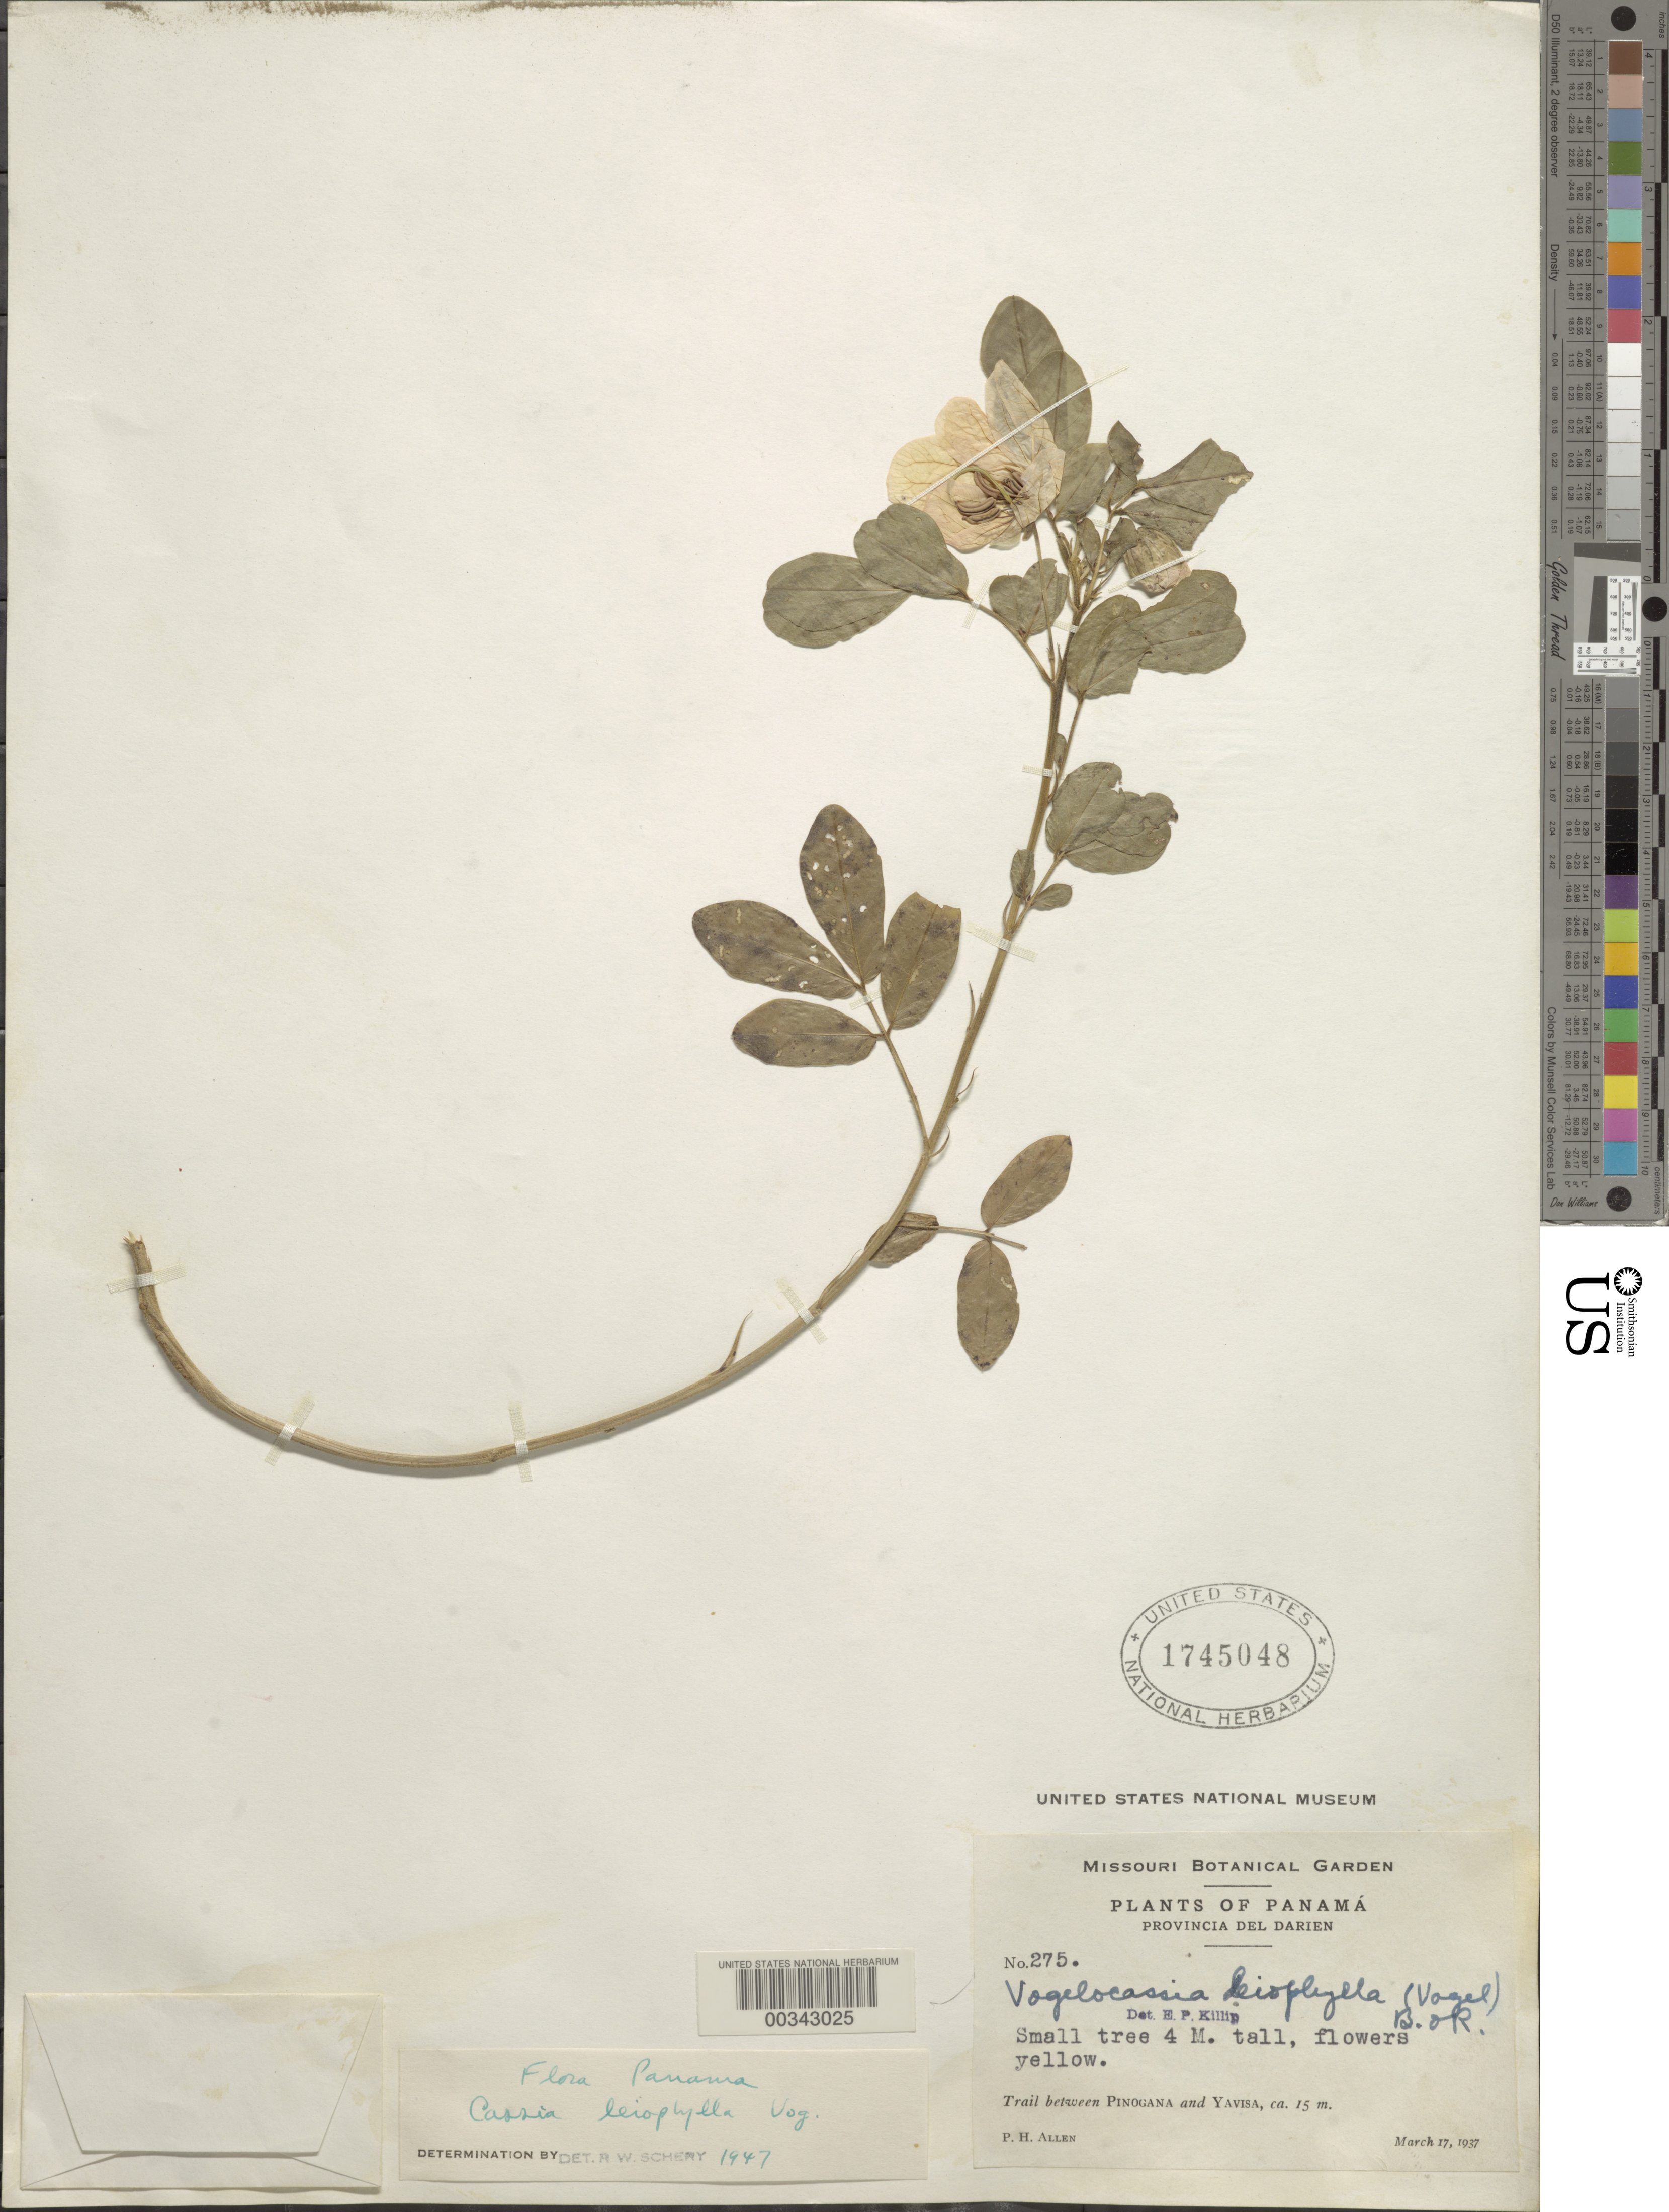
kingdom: Plantae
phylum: Tracheophyta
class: Magnoliopsida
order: Fabales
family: Fabaceae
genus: Senna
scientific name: Senna leiophylla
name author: (Vogel) H.S. Irwin & Barneby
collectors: P. H. Allen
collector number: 275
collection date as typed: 17 Mar 1937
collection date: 1937-03-17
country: Panama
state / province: Darién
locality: Trail between Pinogana and Yavis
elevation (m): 15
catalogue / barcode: US 1745048